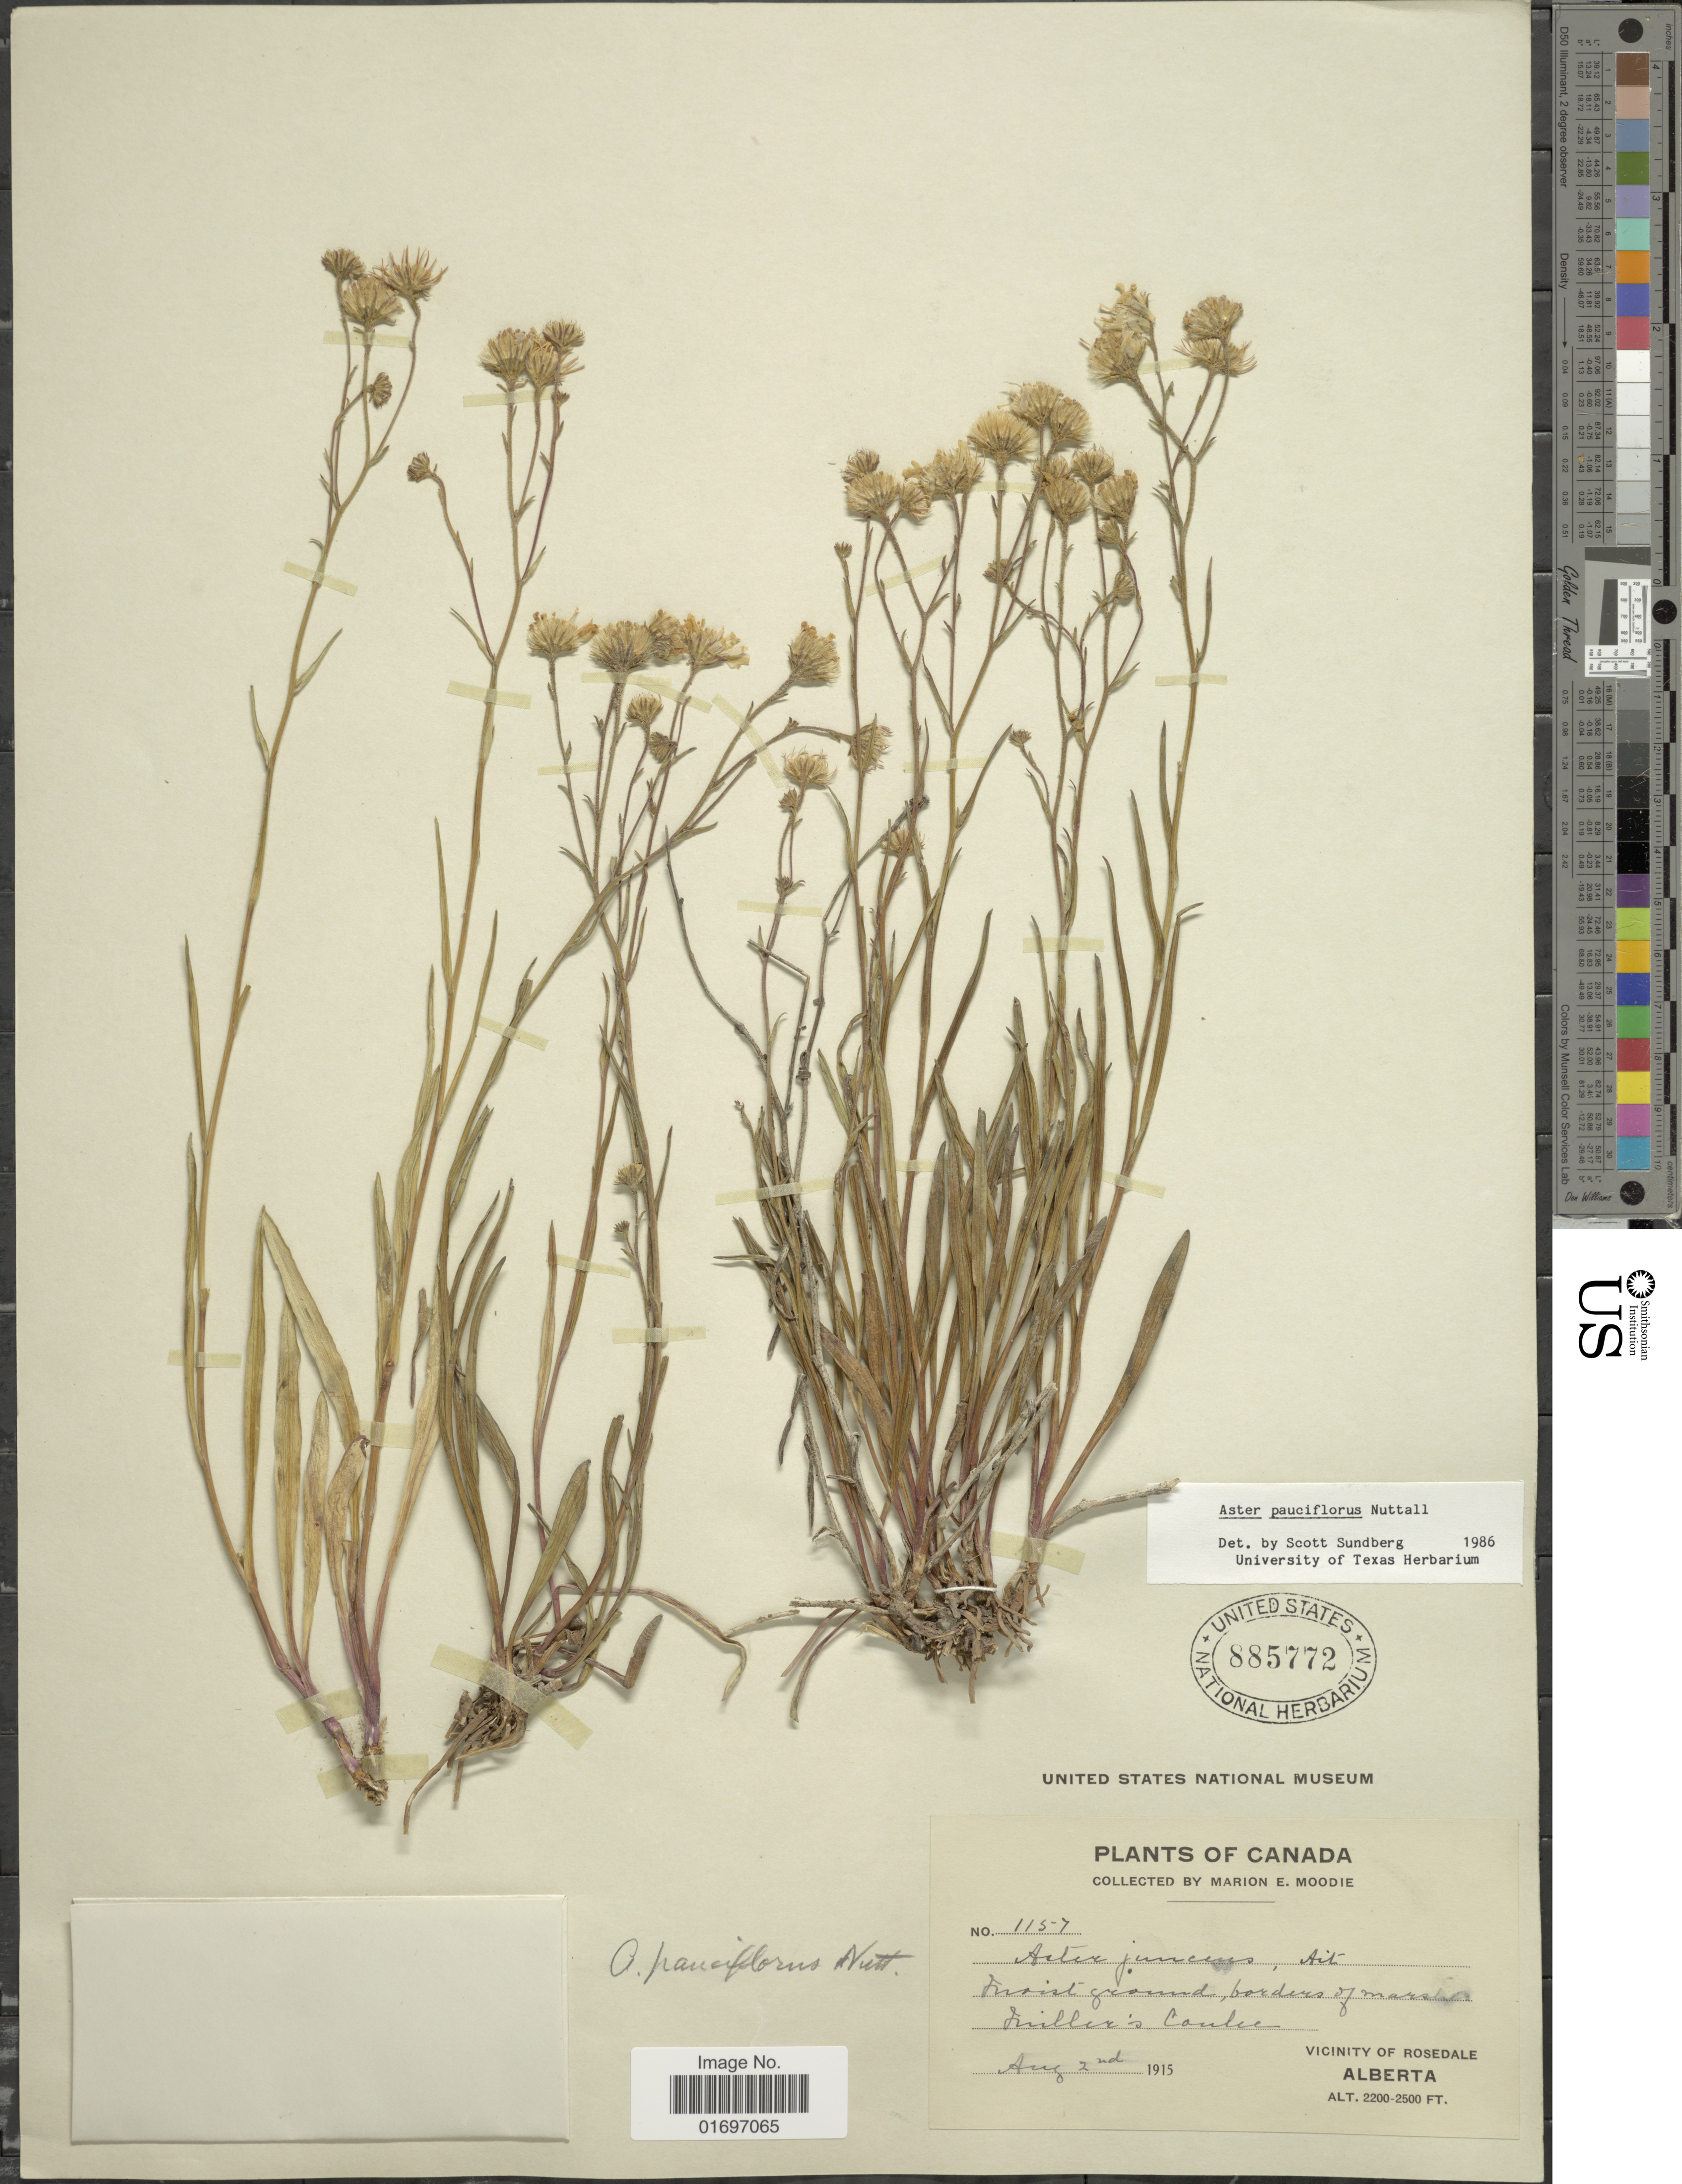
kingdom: Plantae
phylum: Tracheophyta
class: Magnoliopsida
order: Asterales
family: Asteraceae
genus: Almutaster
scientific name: Almutaster pauciflorus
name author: (Nutt.) Á. Löve & D. Löve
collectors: M. E. Moodie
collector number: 1157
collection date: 1915-08-02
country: Canada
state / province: Alberta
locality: Canada. Moist ground, borders of marsh Miller's Coulee. Vicinity of Rosedale. Alberta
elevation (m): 671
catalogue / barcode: US 885772